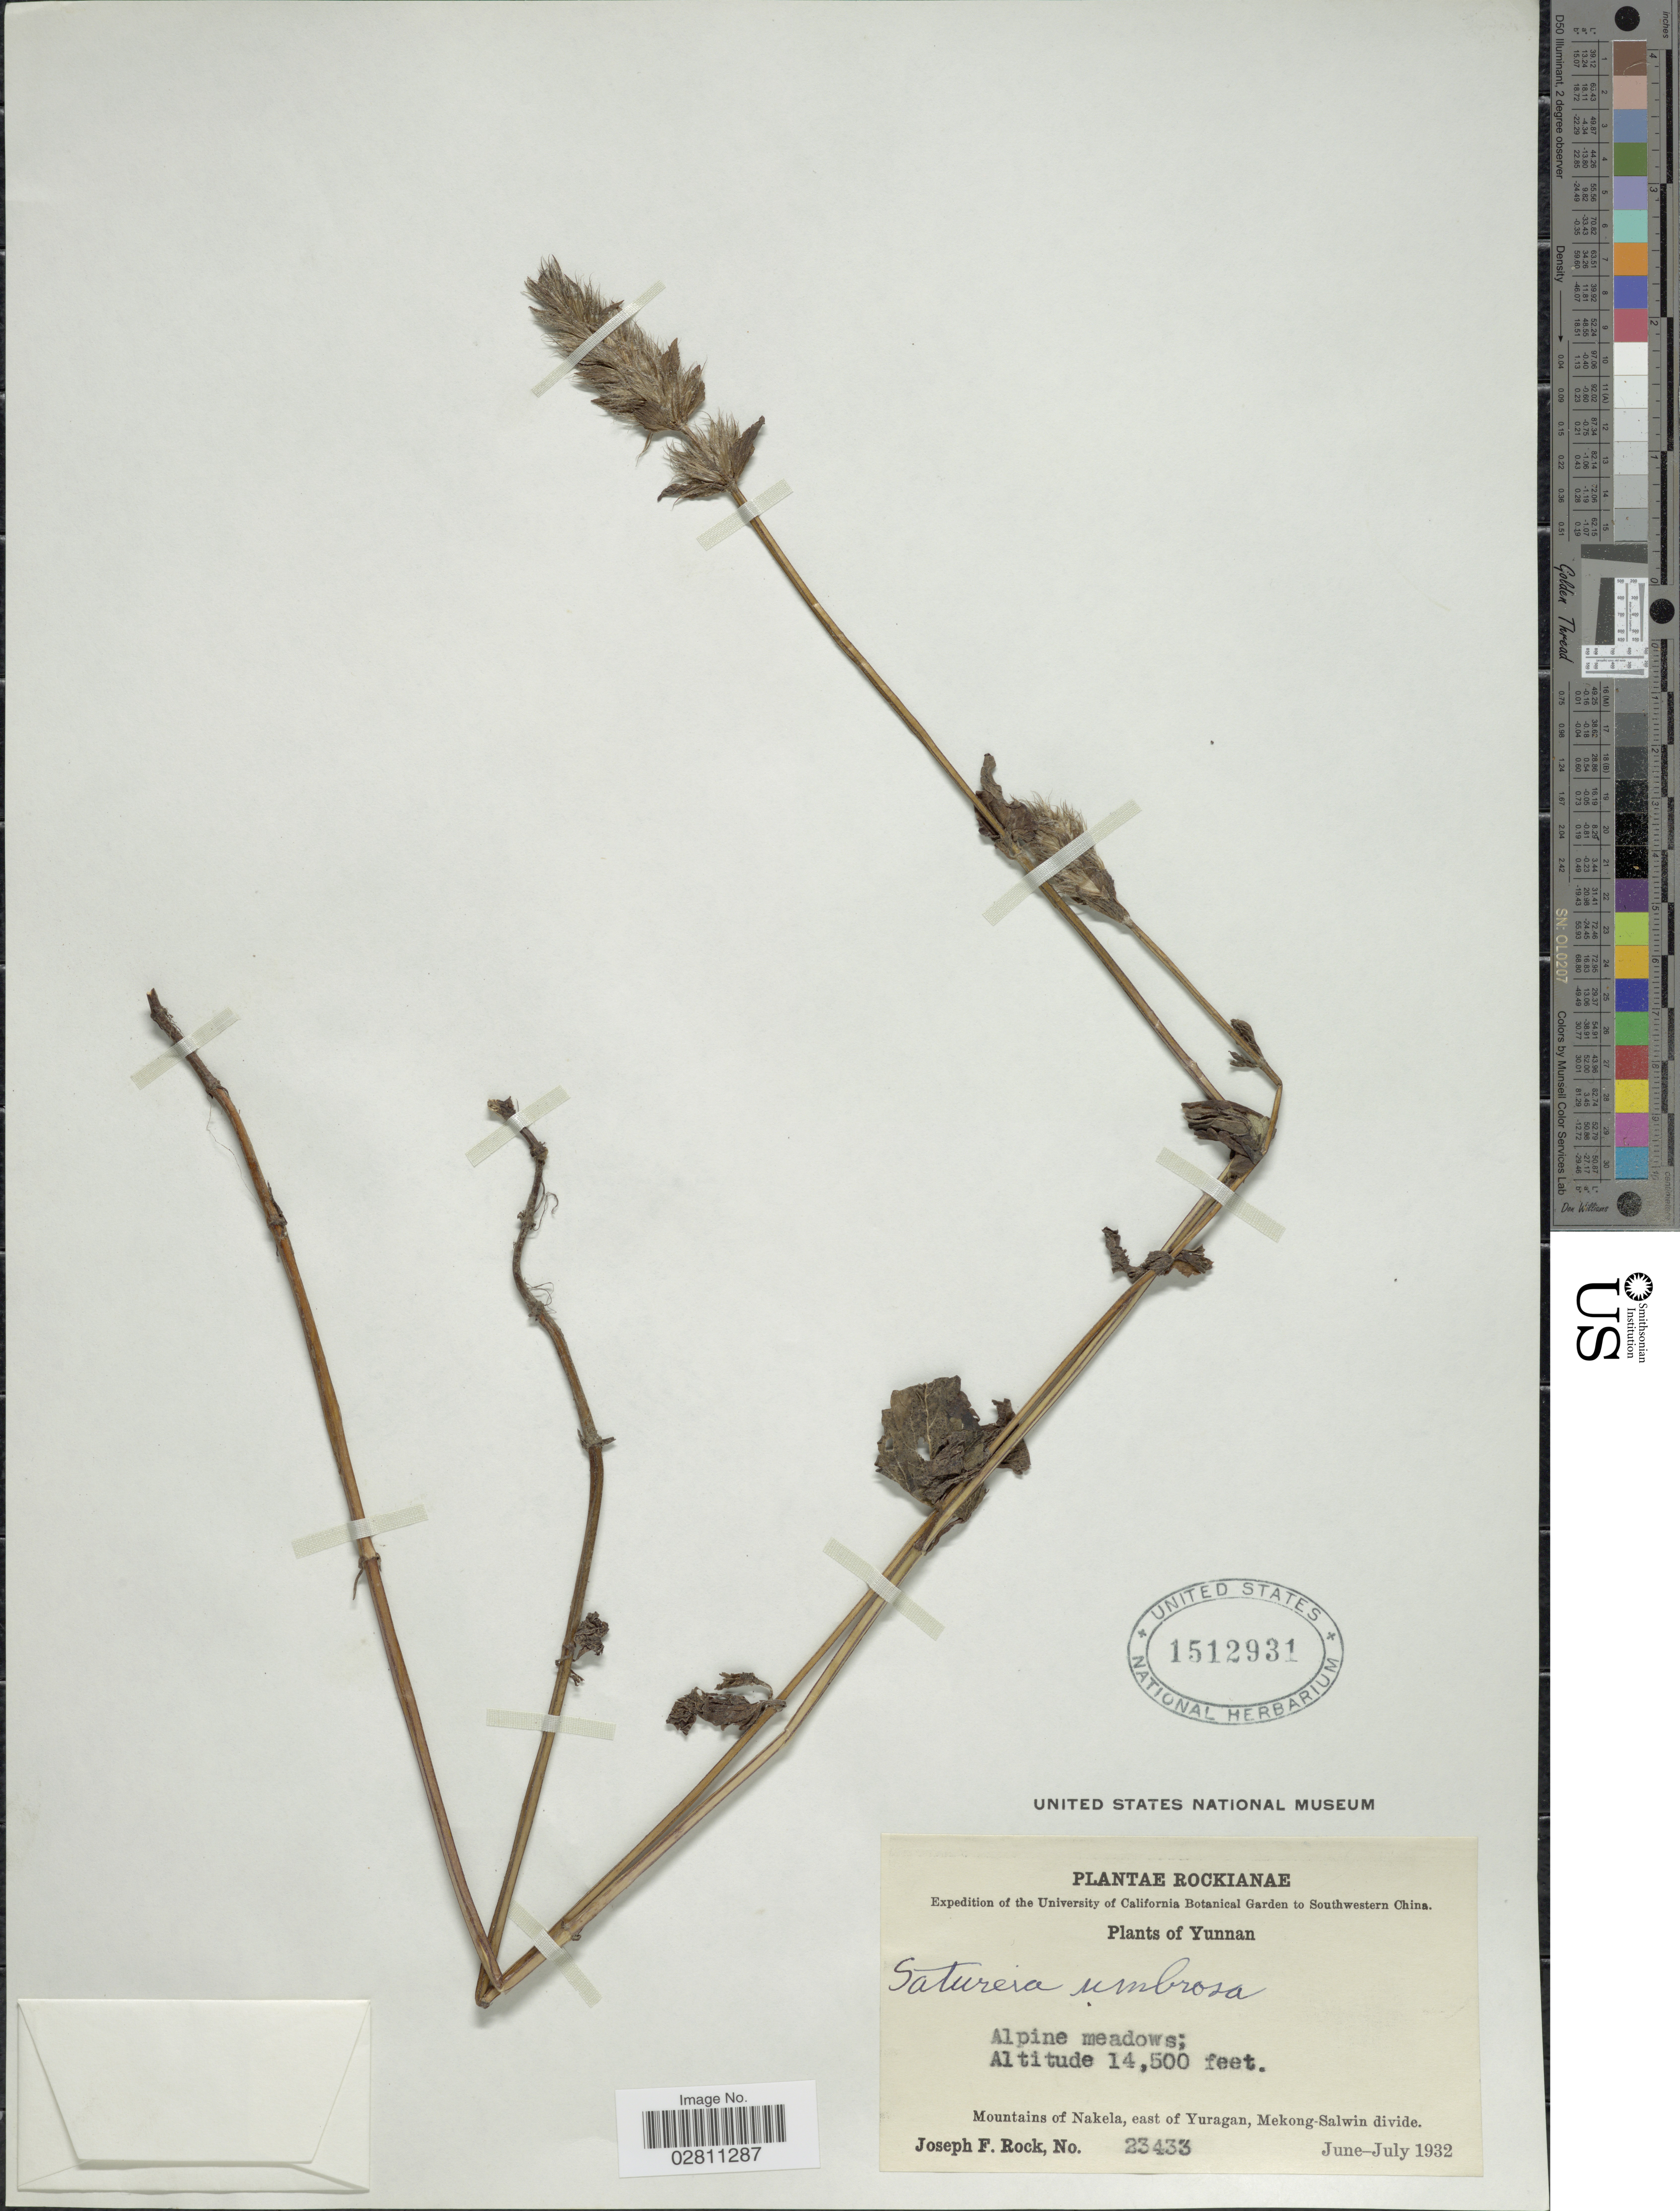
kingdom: Plantae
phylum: Tracheophyta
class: Magnoliopsida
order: Lamiales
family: Lamiaceae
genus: Clinopodium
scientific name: Clinopodium umbrosum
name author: (M. Bieb.) C. Koch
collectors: J. F. Rock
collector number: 23433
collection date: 1932-06/1932-07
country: China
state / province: Yunnan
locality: Southwestern China, Mountains of Nakela, east of Yuragan, Mekong-Salwin divide.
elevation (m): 4420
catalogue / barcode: US 1512931